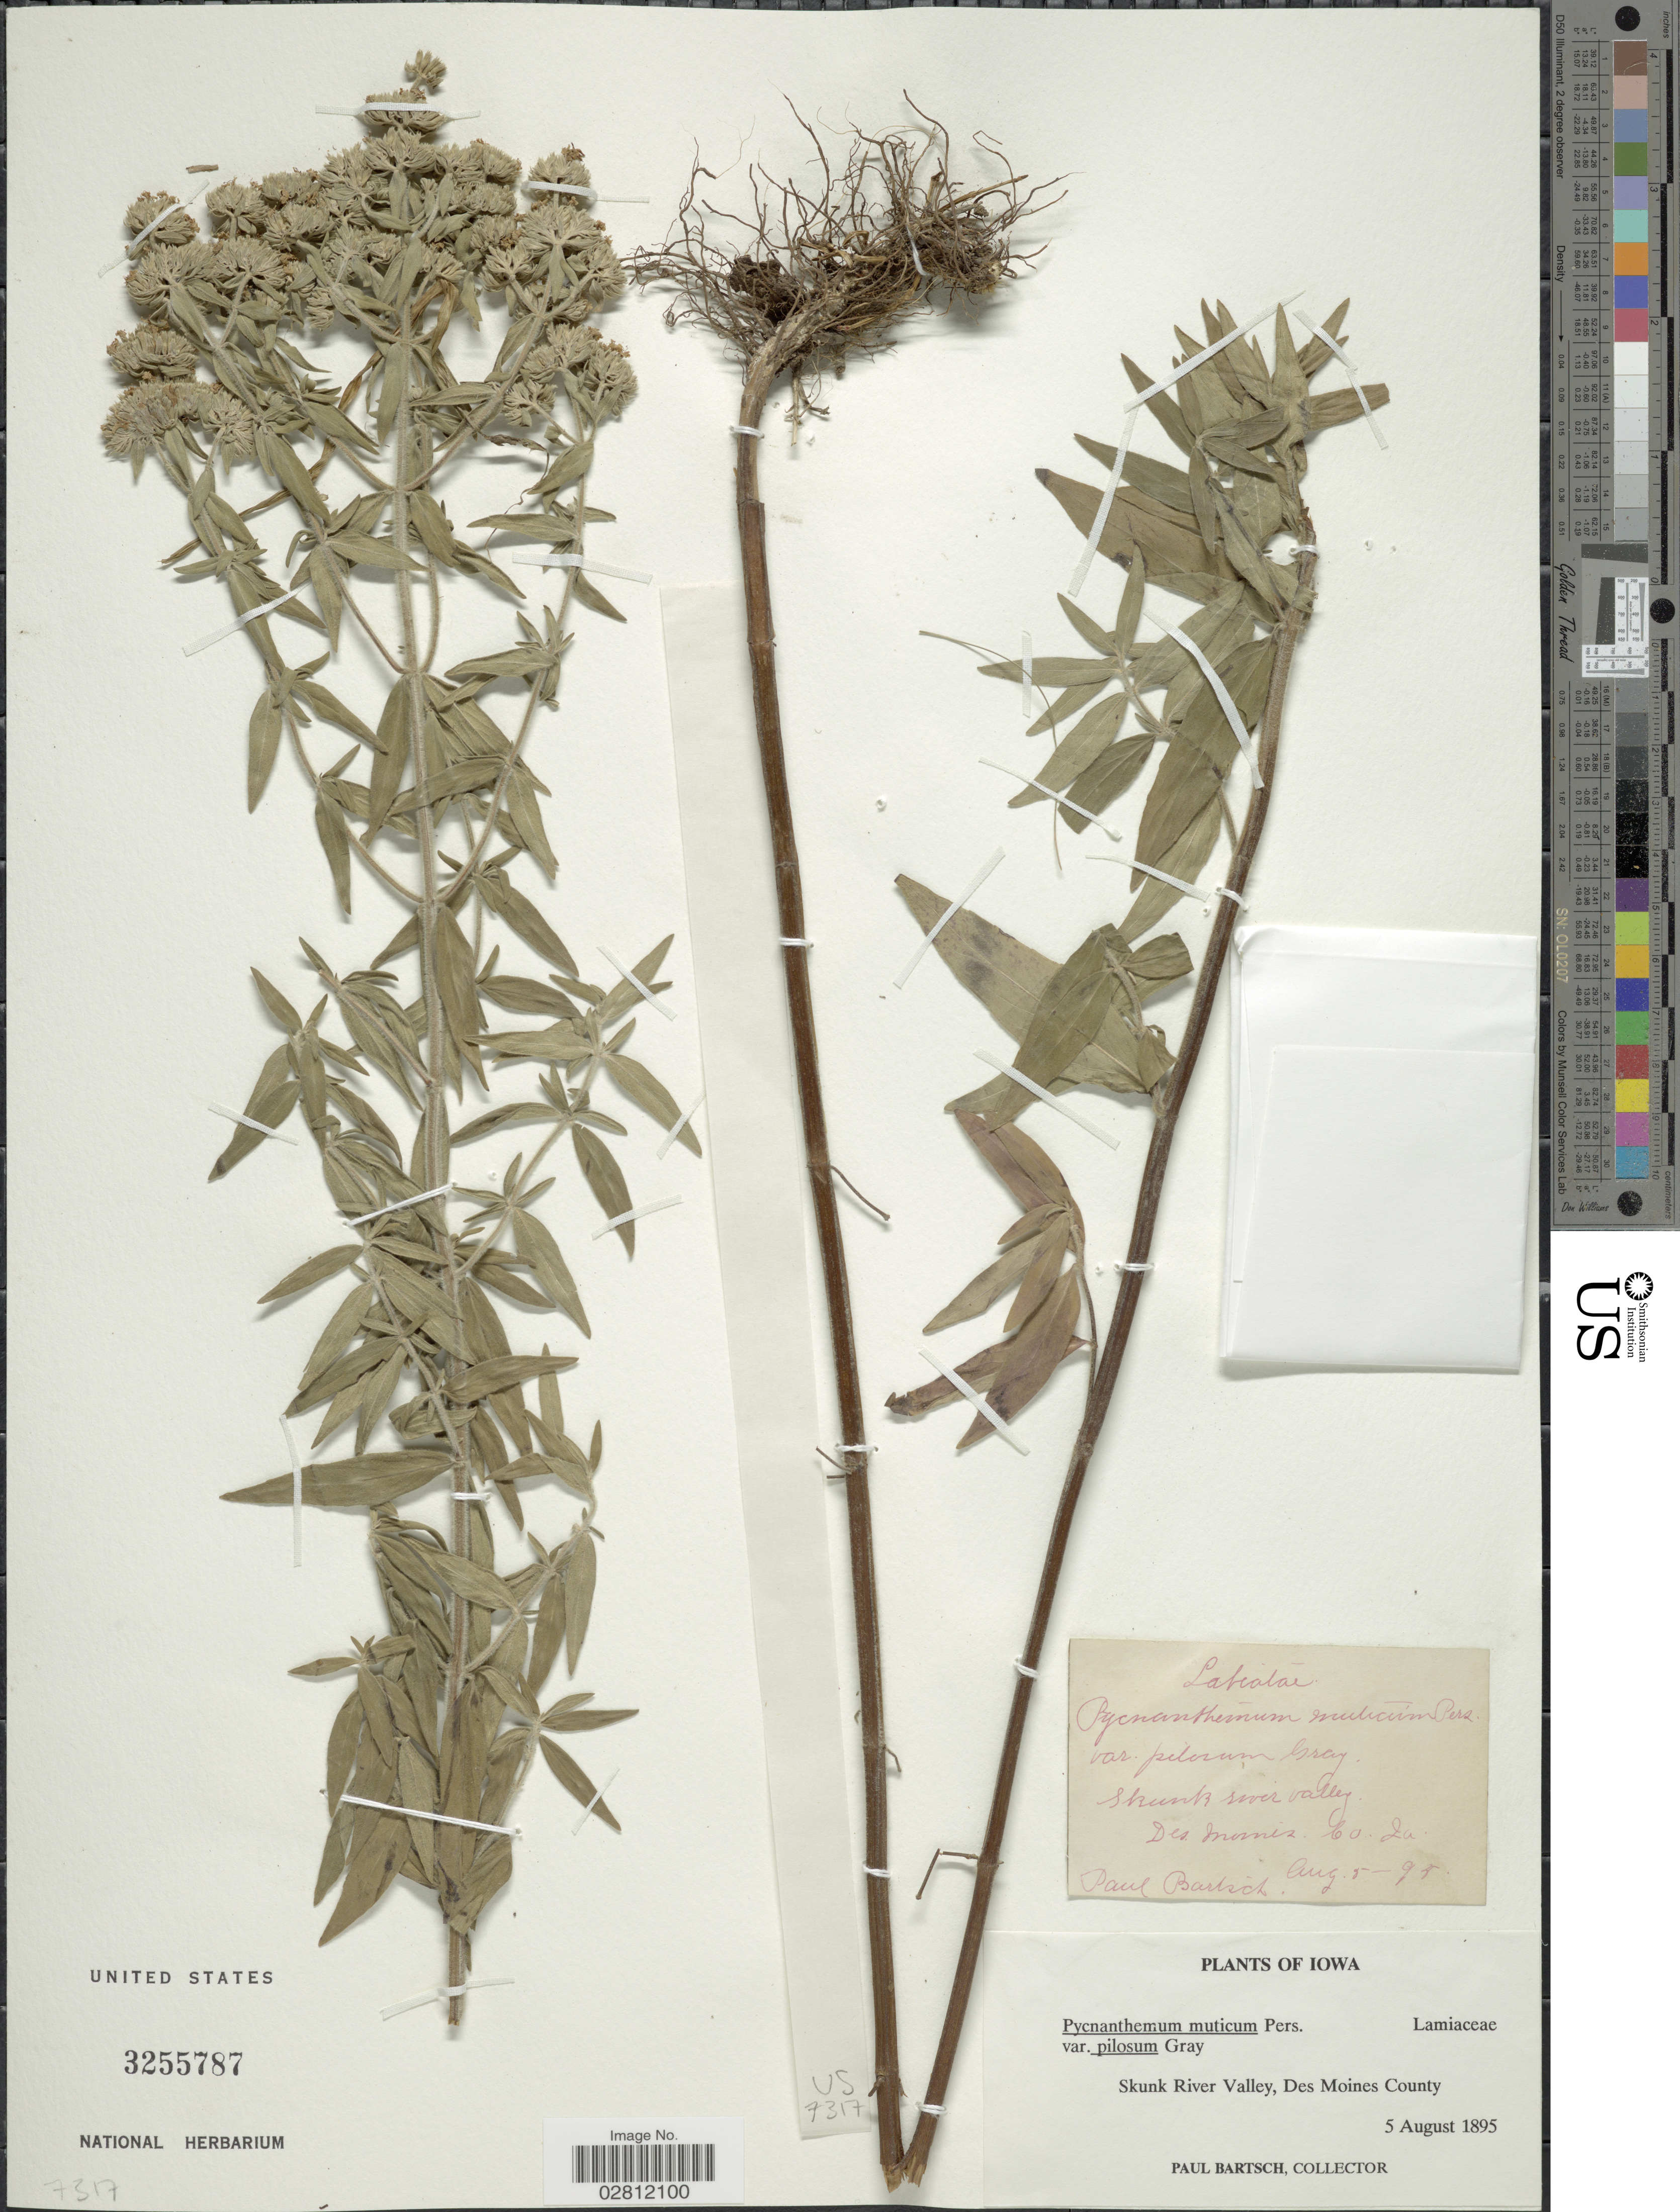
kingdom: Plantae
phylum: Tracheophyta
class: Magnoliopsida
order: Lamiales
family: Lamiaceae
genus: Pycnanthemum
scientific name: Pycnanthemum muticum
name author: (Michx.) Pers.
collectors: P. Bartsch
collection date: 1895-08-05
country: United States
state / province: Iowa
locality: Skunk River Valley, Des Moines County.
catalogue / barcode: US 3255787